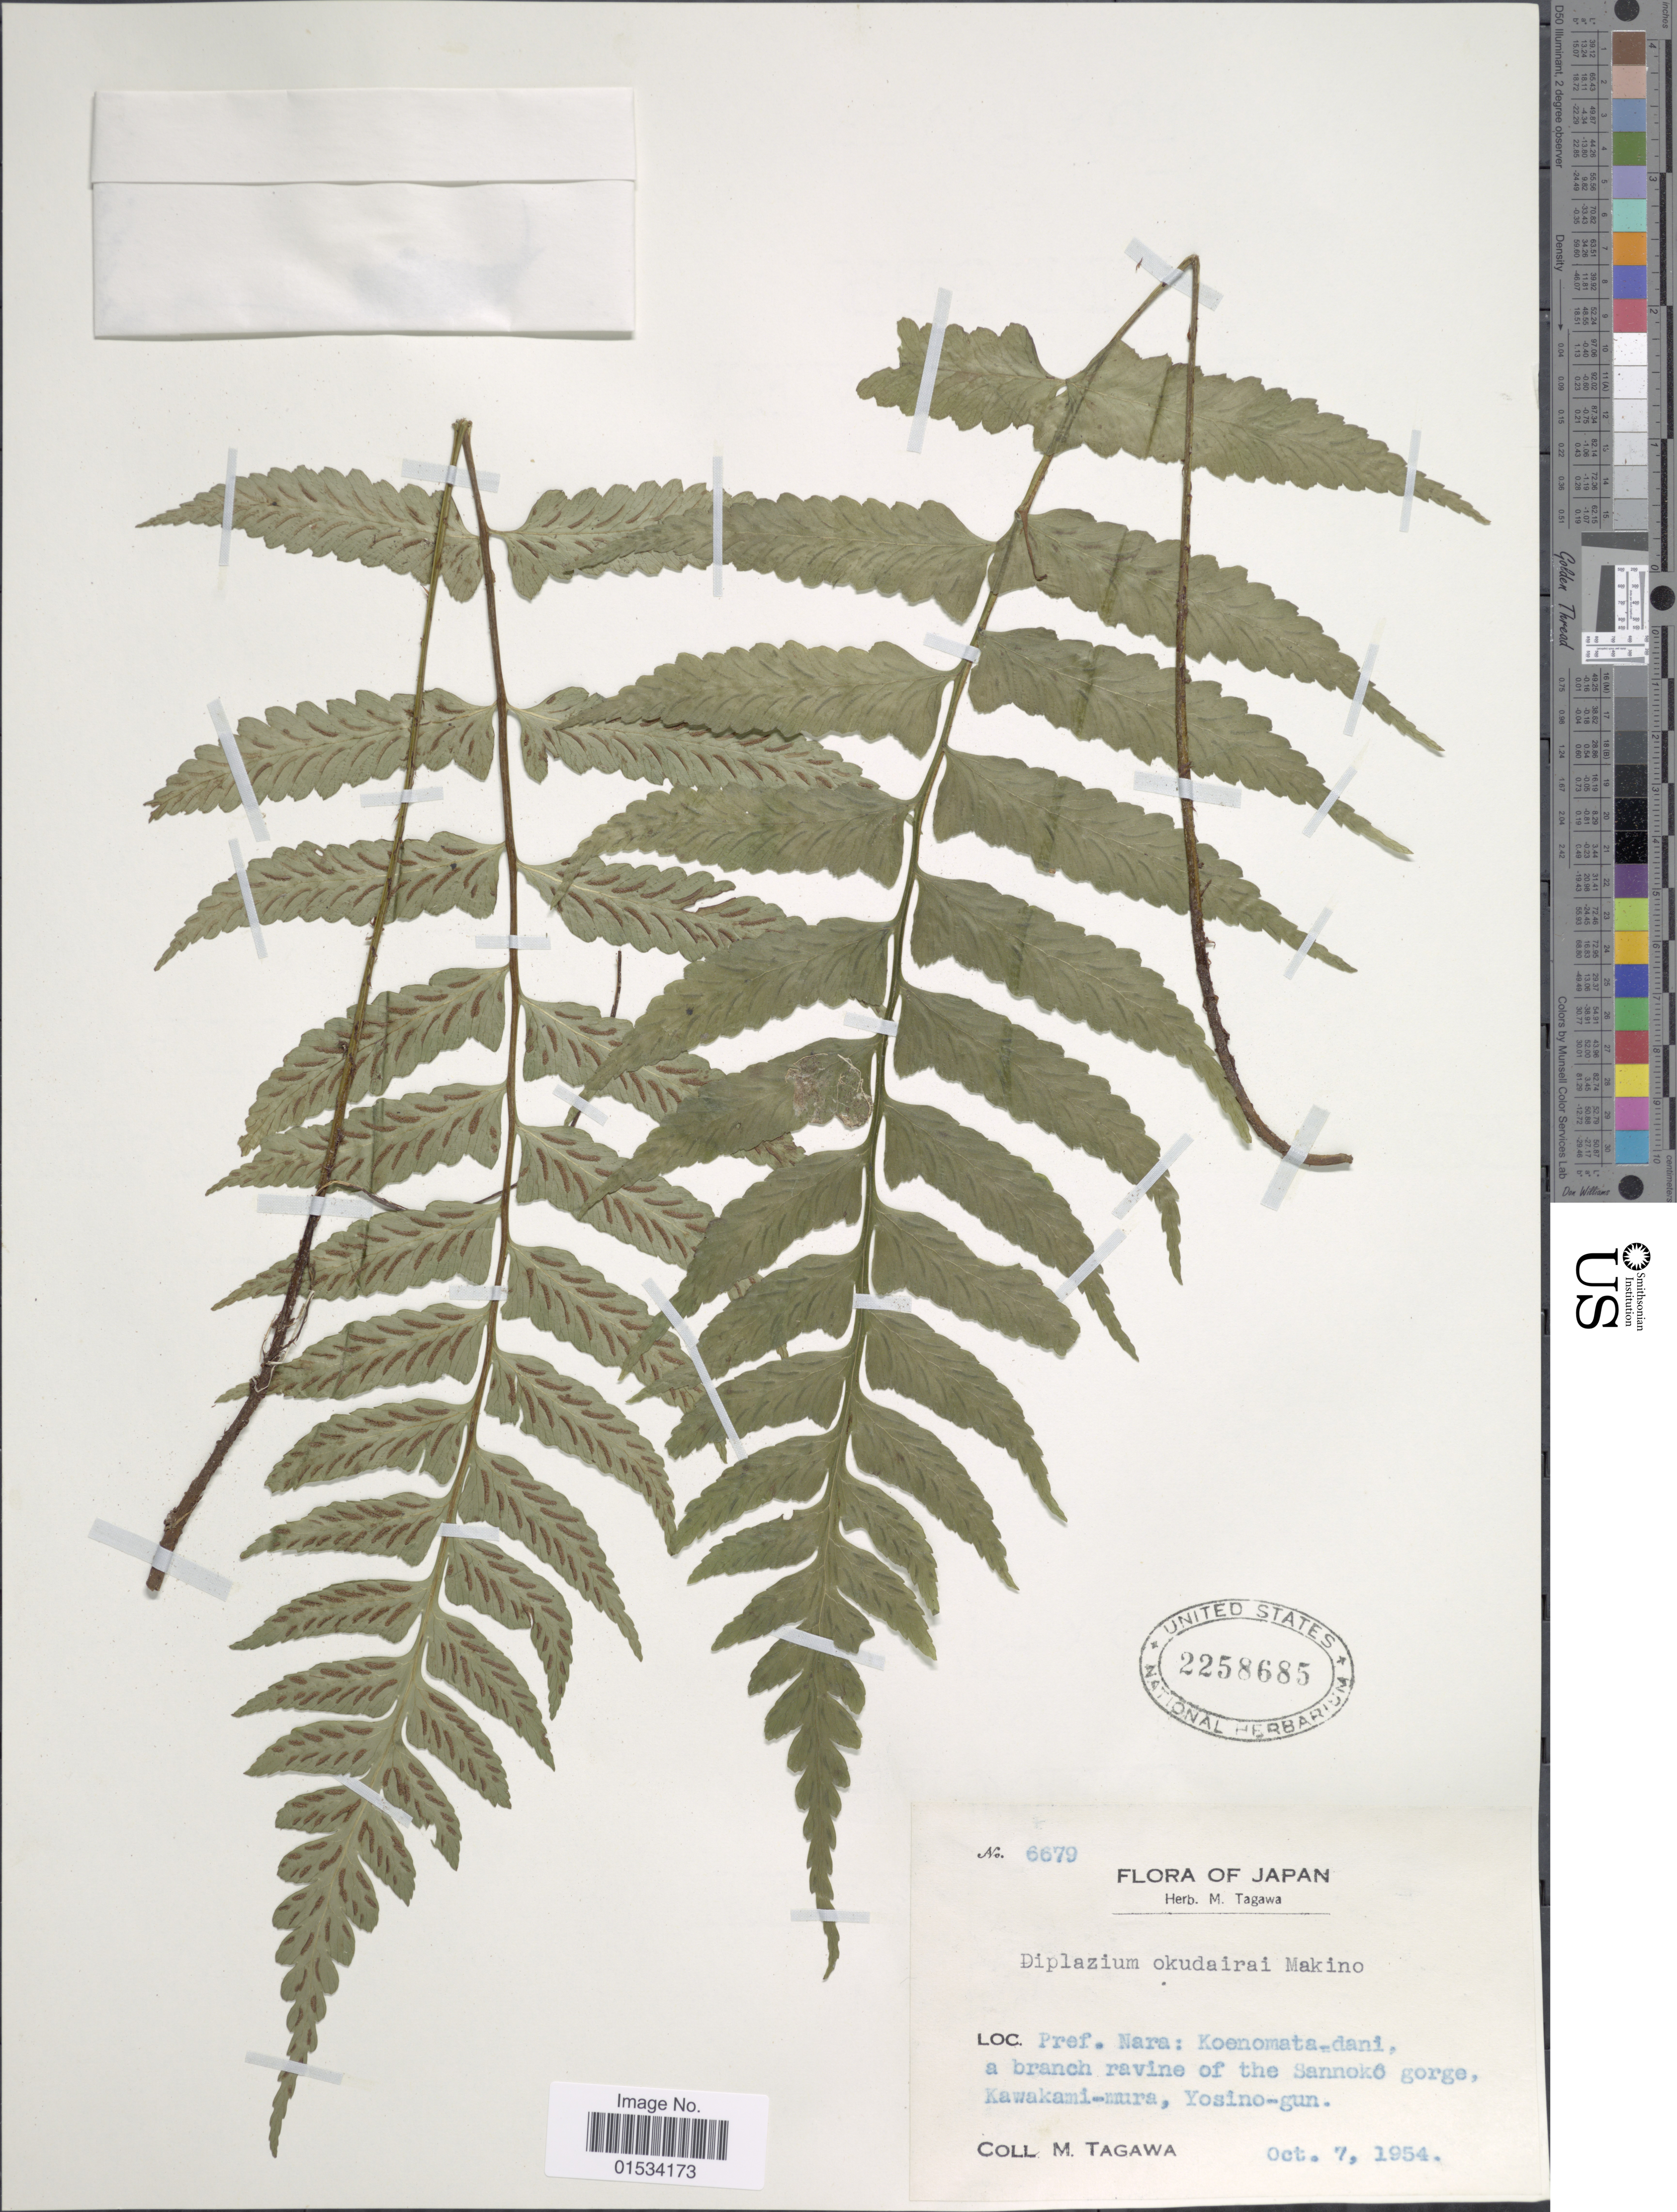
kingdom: Plantae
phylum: Tracheophyta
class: Polypodiopsida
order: Polypodiales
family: Athyriaceae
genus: Diplazium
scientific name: Diplazium okudairai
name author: Makino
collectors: M. Tagawa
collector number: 6679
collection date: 1954-10-07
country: Japan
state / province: Nara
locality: Koenomata-dani, a branch ravine of the Sannoko gorge, Kawakami-mura, Yosino-gun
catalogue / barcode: US 2258685